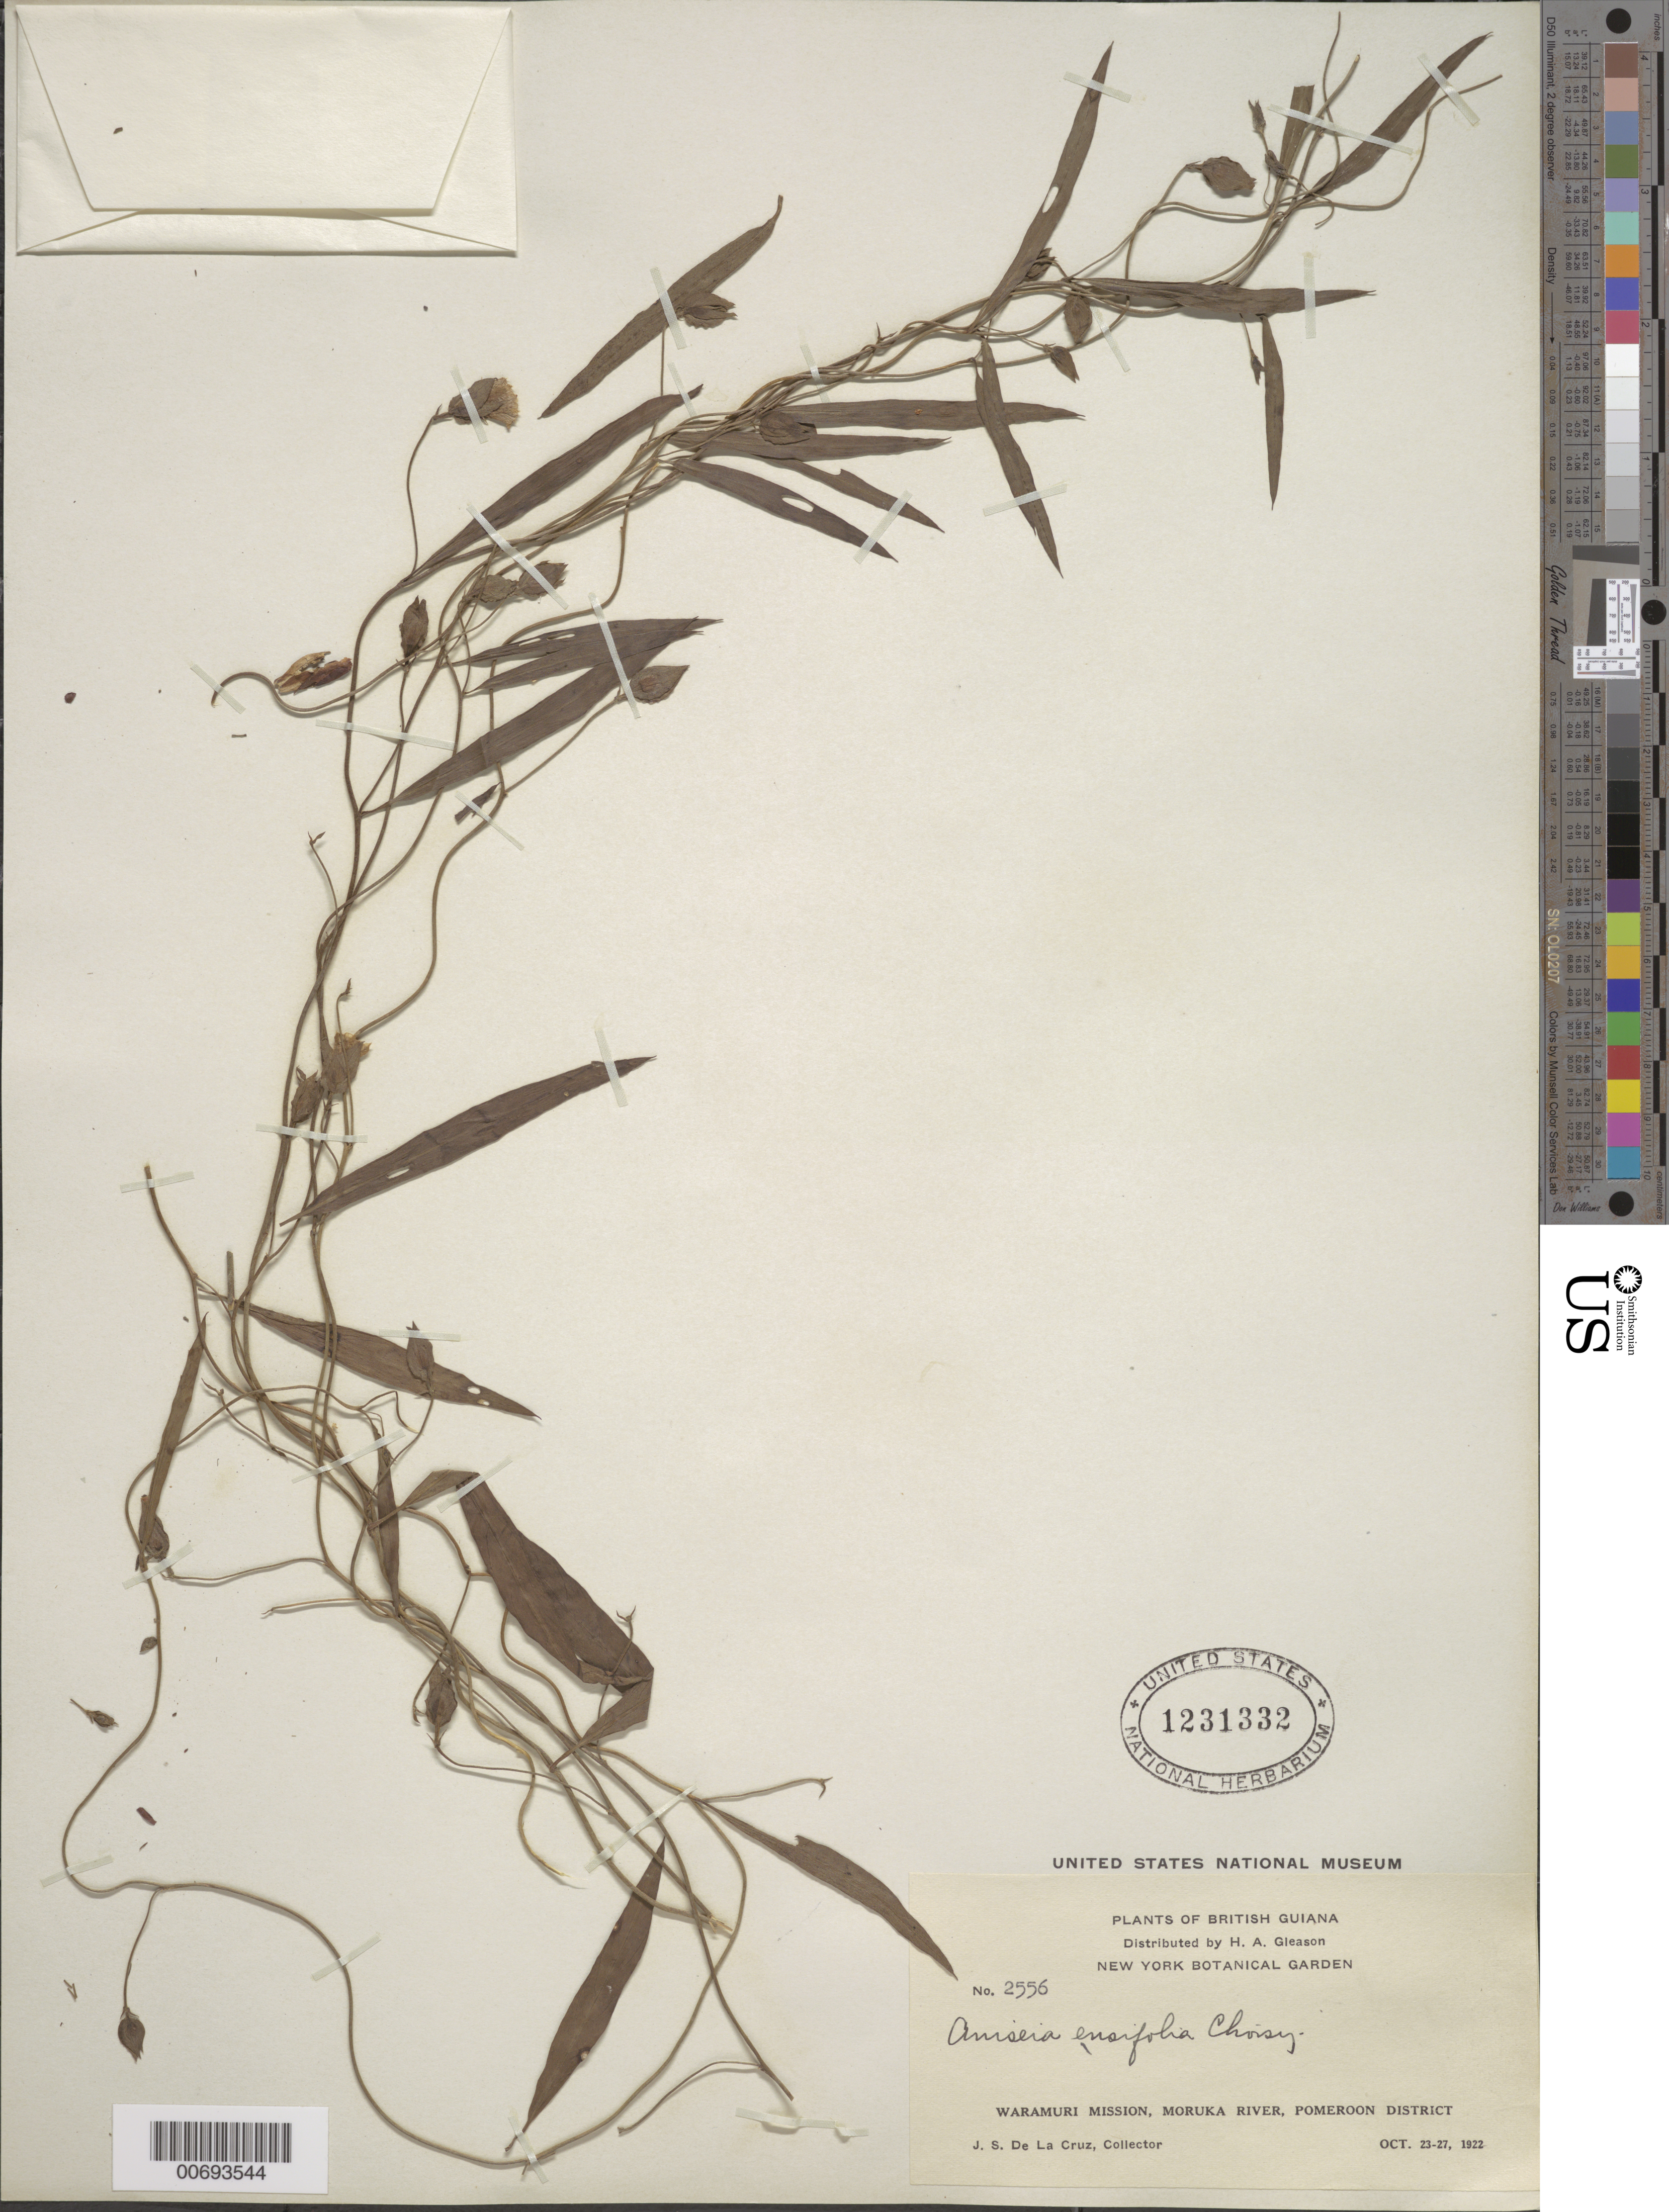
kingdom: Plantae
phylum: Tracheophyta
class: Magnoliopsida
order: Solanales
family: Convolvulaceae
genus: Aniseia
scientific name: Aniseia ensifolia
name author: Choisy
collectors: J. S. de la Cruz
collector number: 2556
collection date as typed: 23-Oct-22 to 27-Oct-22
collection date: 1922-10-23/1922-10-27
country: Guyana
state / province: Pomeroon-Supenaam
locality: Waramuri Mission, Moruka R., Pomeroon Dist.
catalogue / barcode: US 1231332